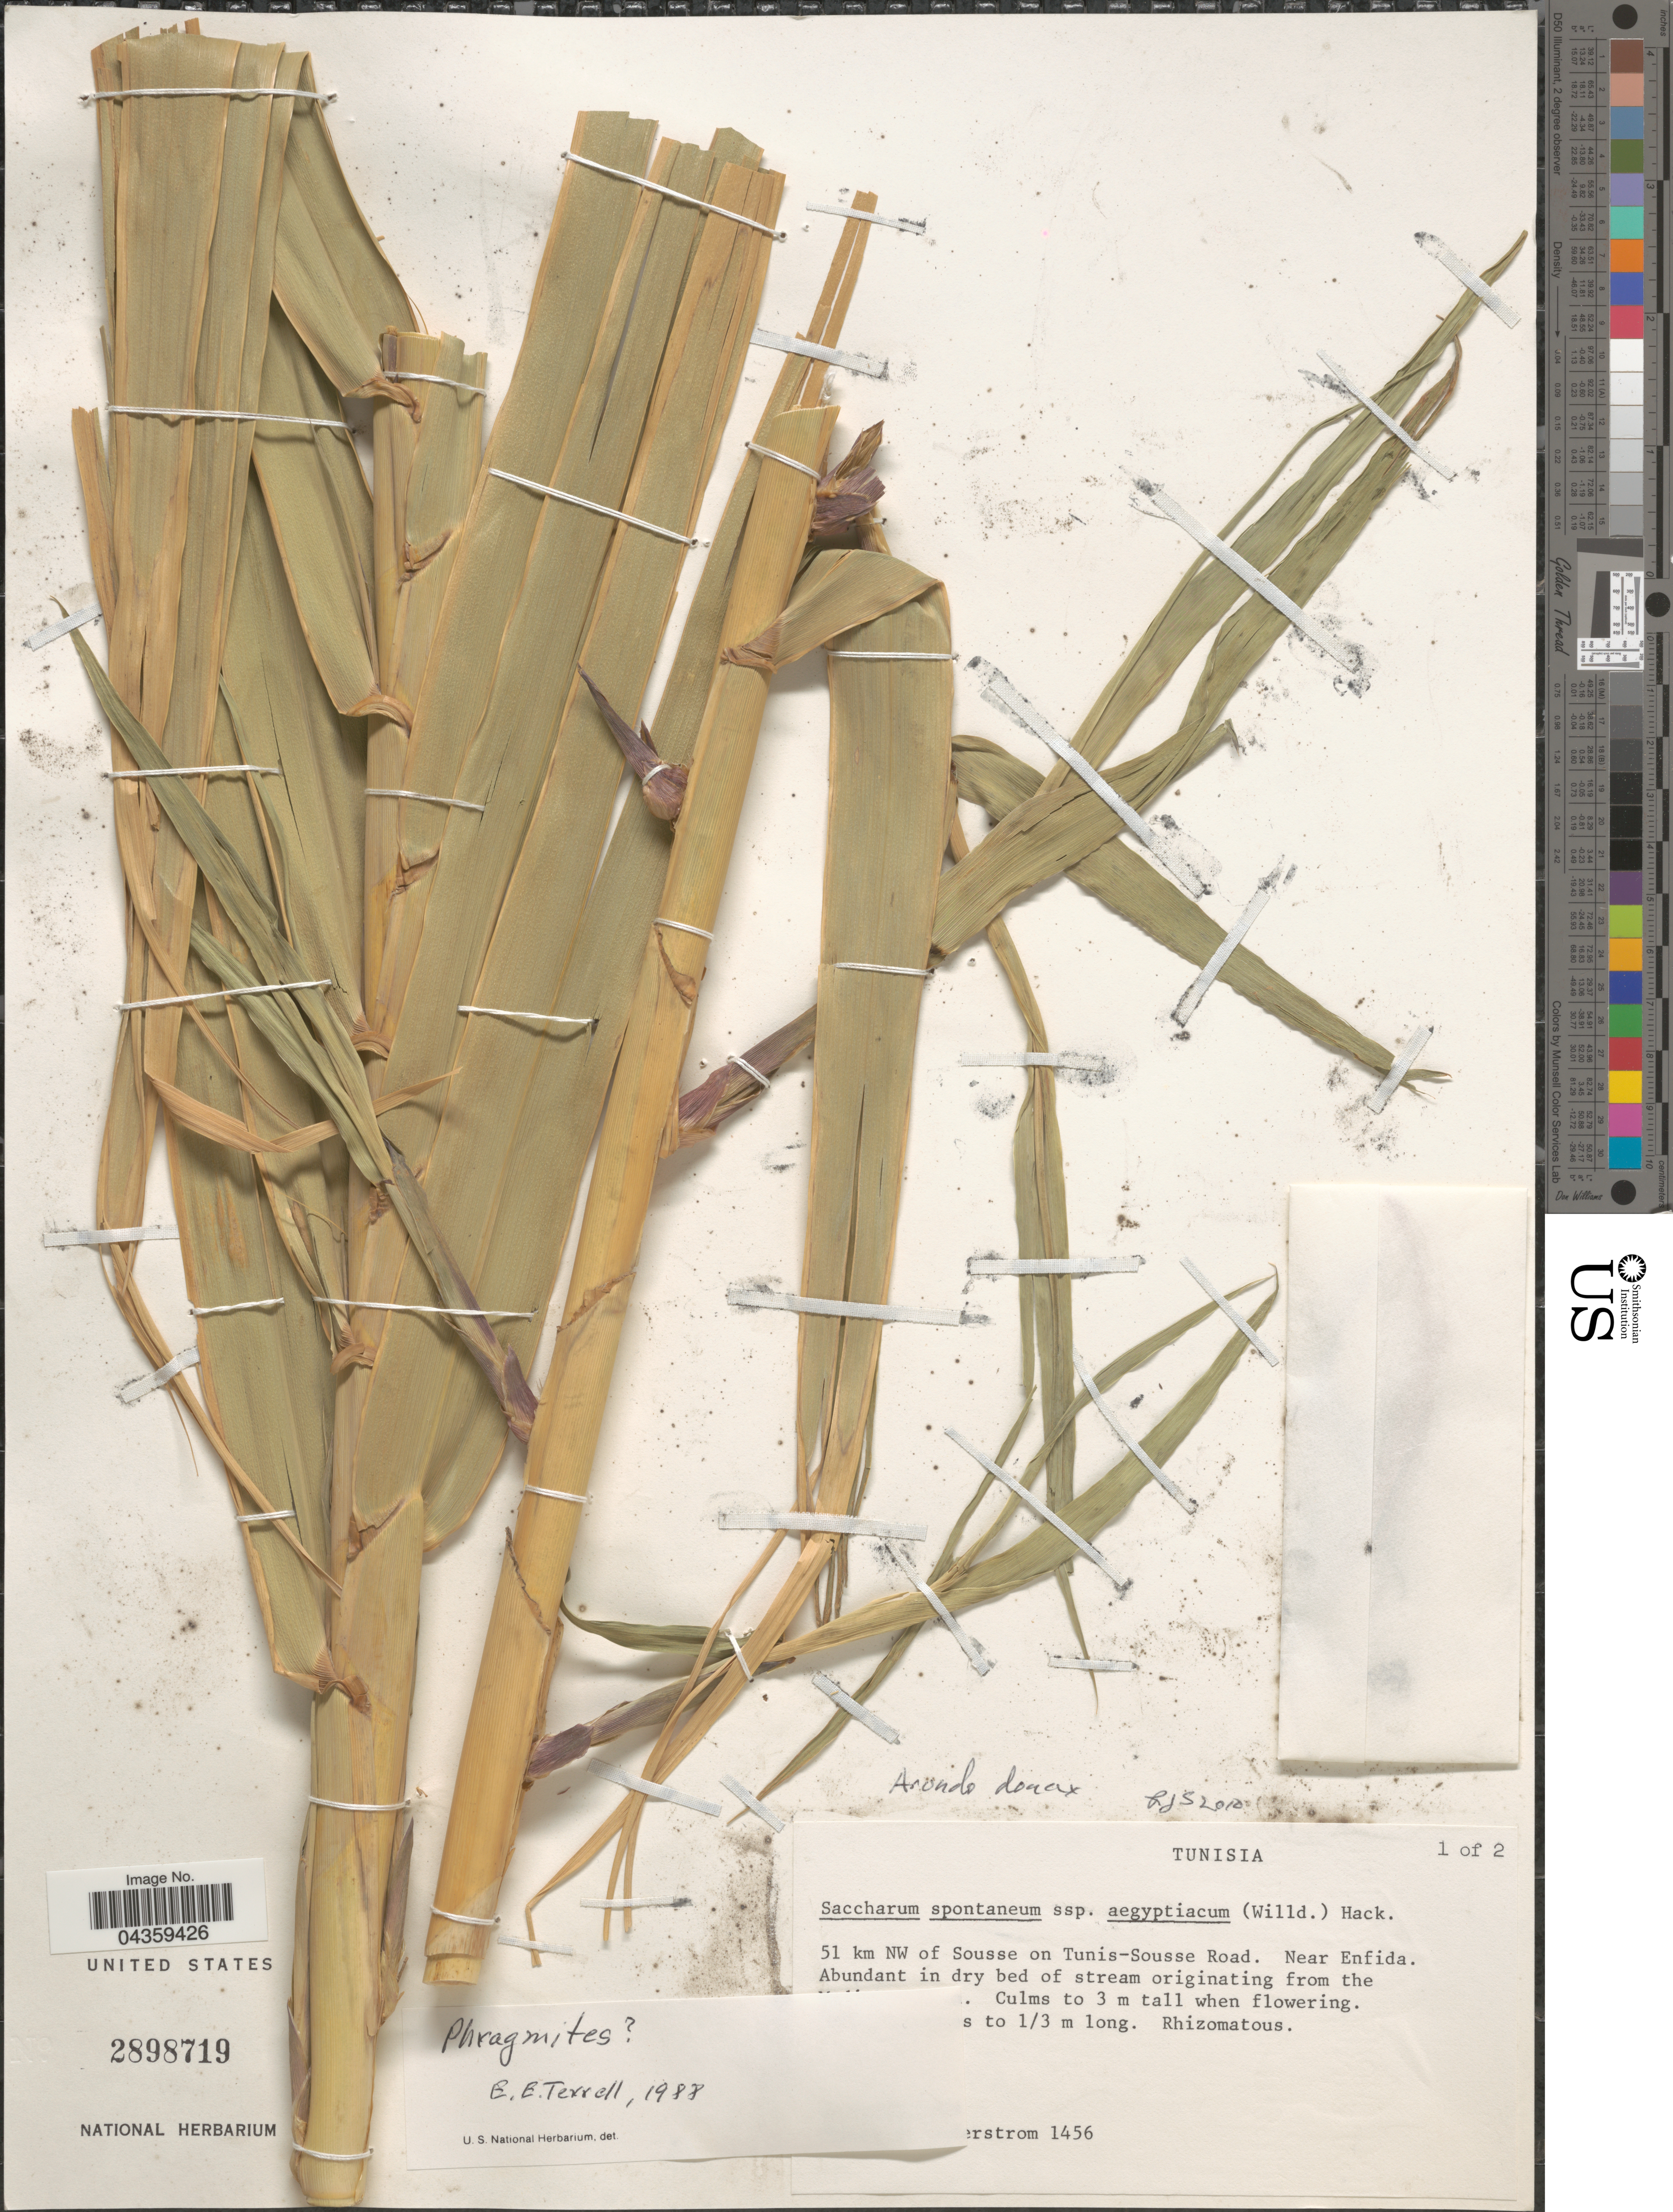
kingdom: Plantae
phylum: Tracheophyta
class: Liliopsida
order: Poales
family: Poaceae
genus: Arundo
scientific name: Arundo donax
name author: L.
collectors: T. R. Soderstrom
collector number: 1456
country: Tunisia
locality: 51 km NW of Sousse on Tunis-Sousse Road. Near Enfida.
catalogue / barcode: US 2898719